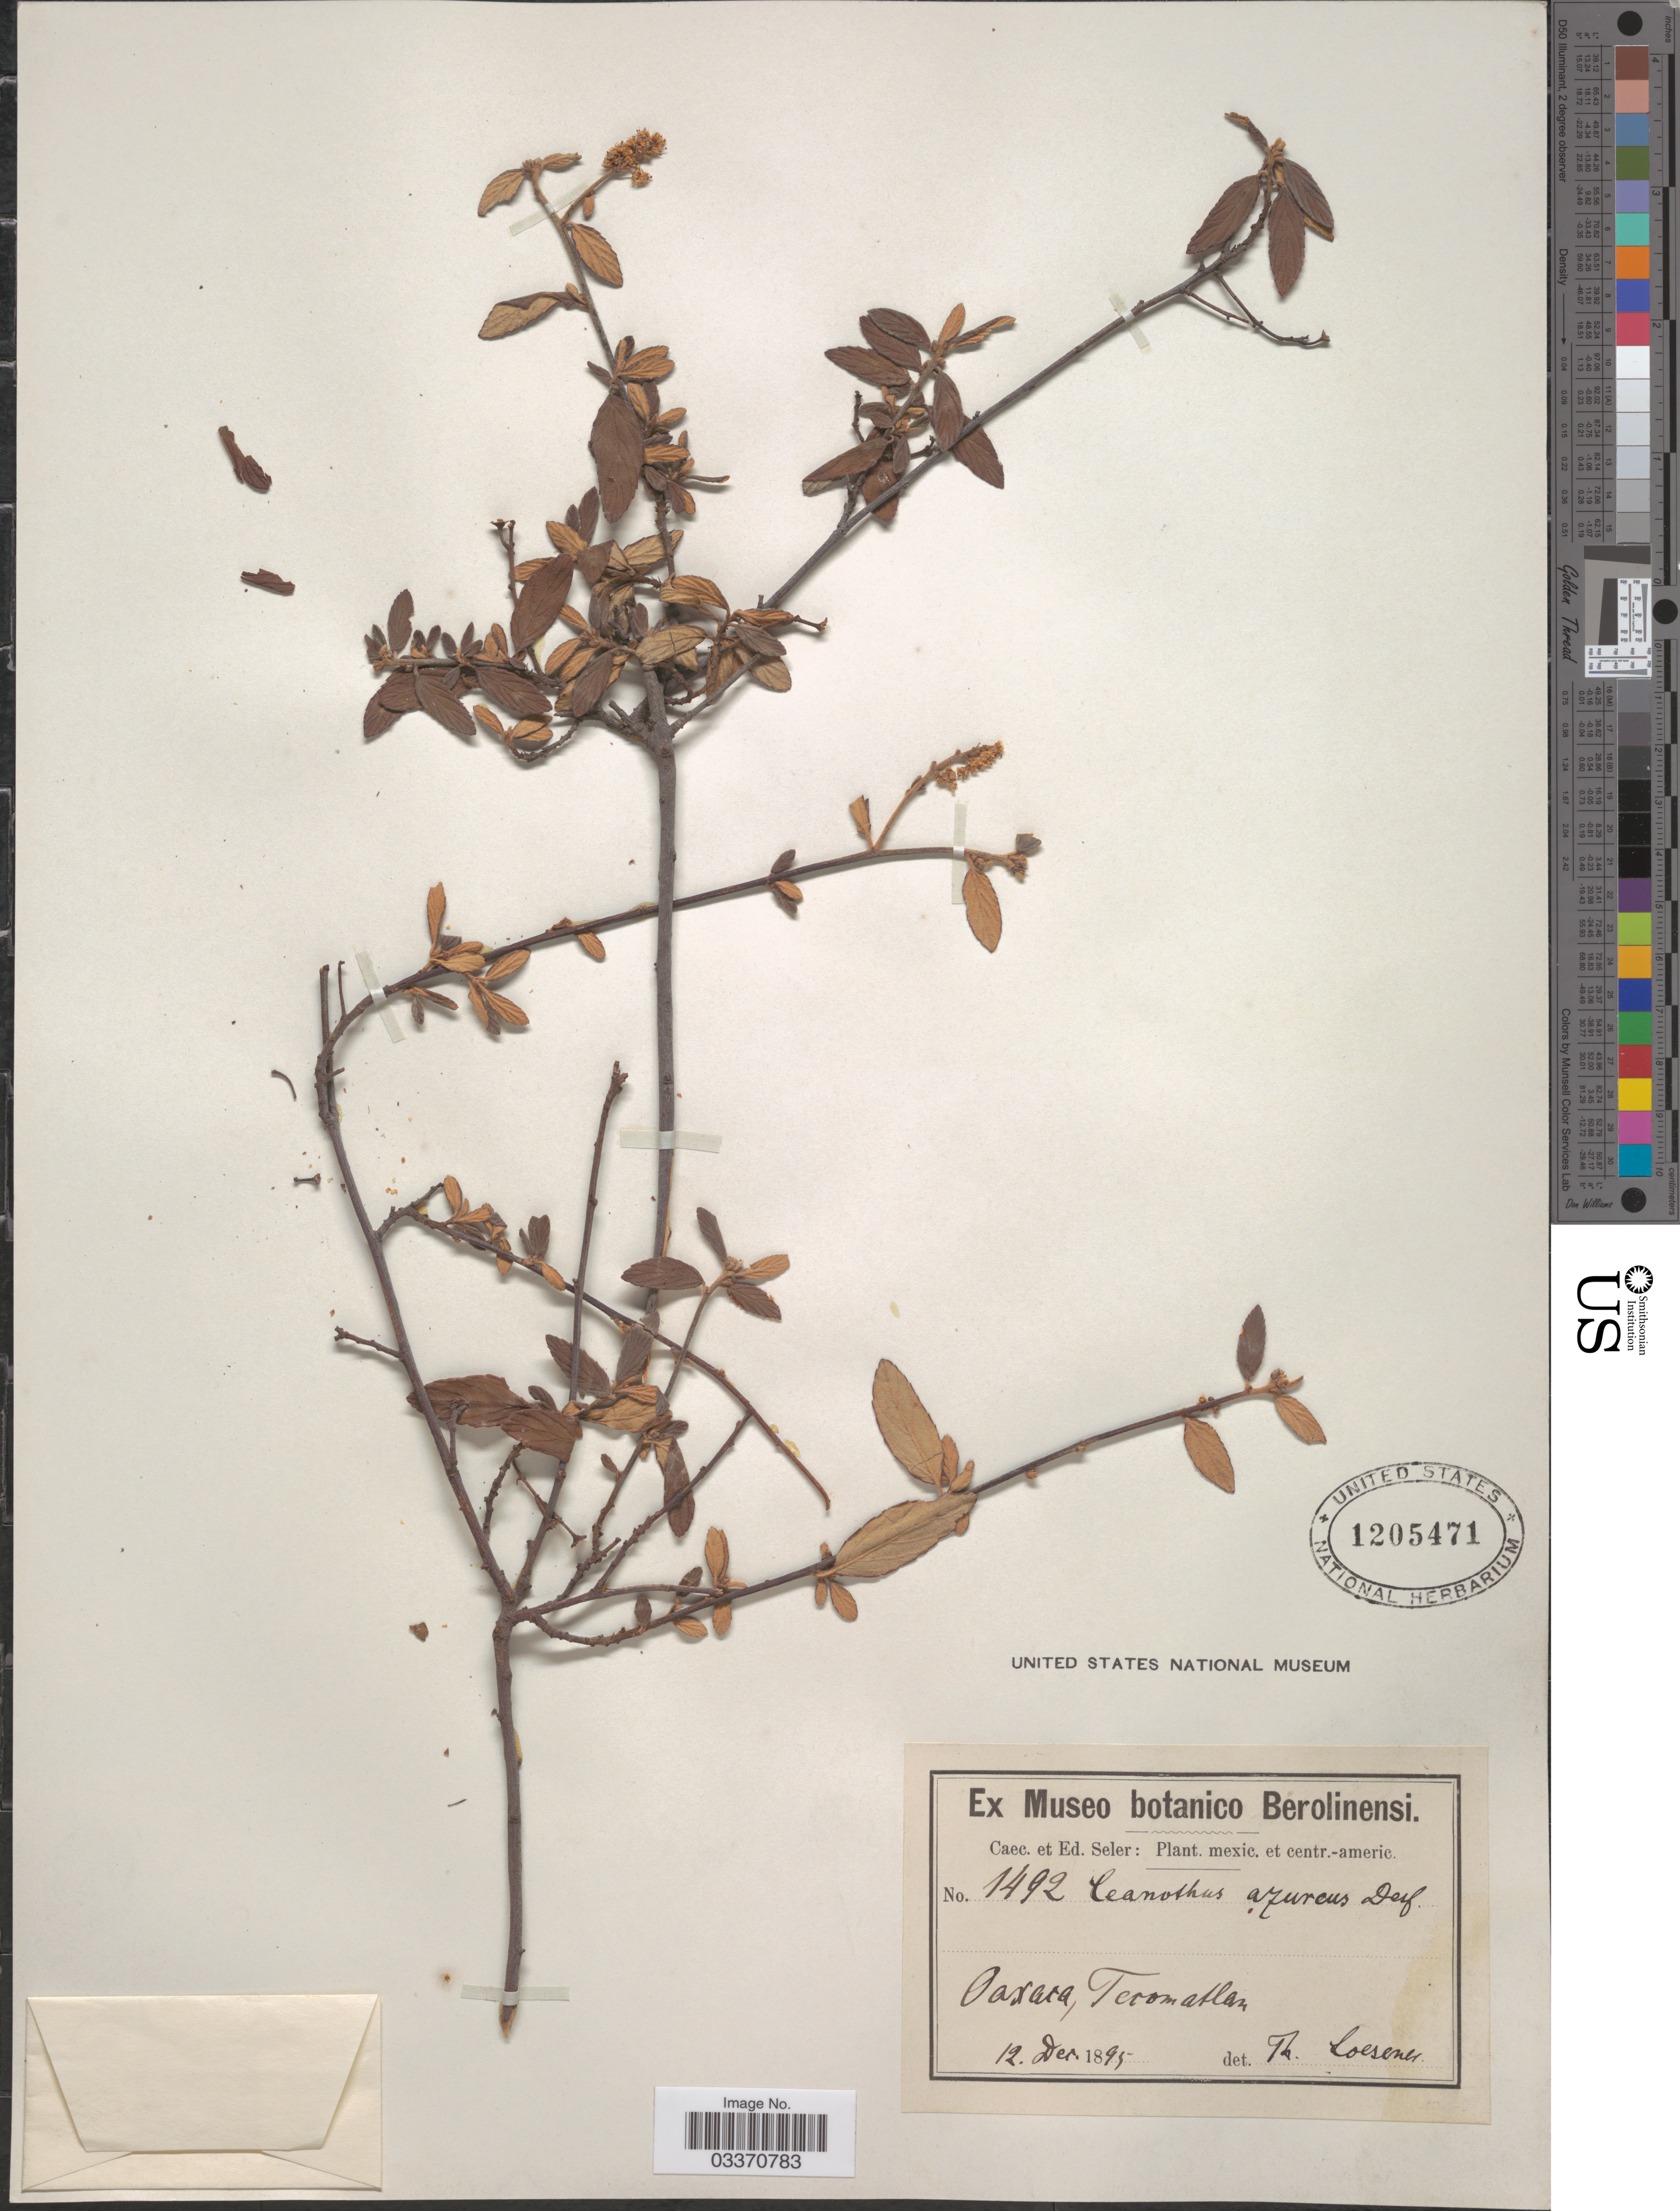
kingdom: Plantae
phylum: Tracheophyta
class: Magnoliopsida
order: Rosales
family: Rhamnaceae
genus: Ceanothus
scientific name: Ceanothus caeruleus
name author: Lag.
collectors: ex Caec. et Ed Seler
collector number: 1492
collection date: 1895-12-12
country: Mexico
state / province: Oaxaca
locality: Teromatlan.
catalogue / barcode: US 1205471